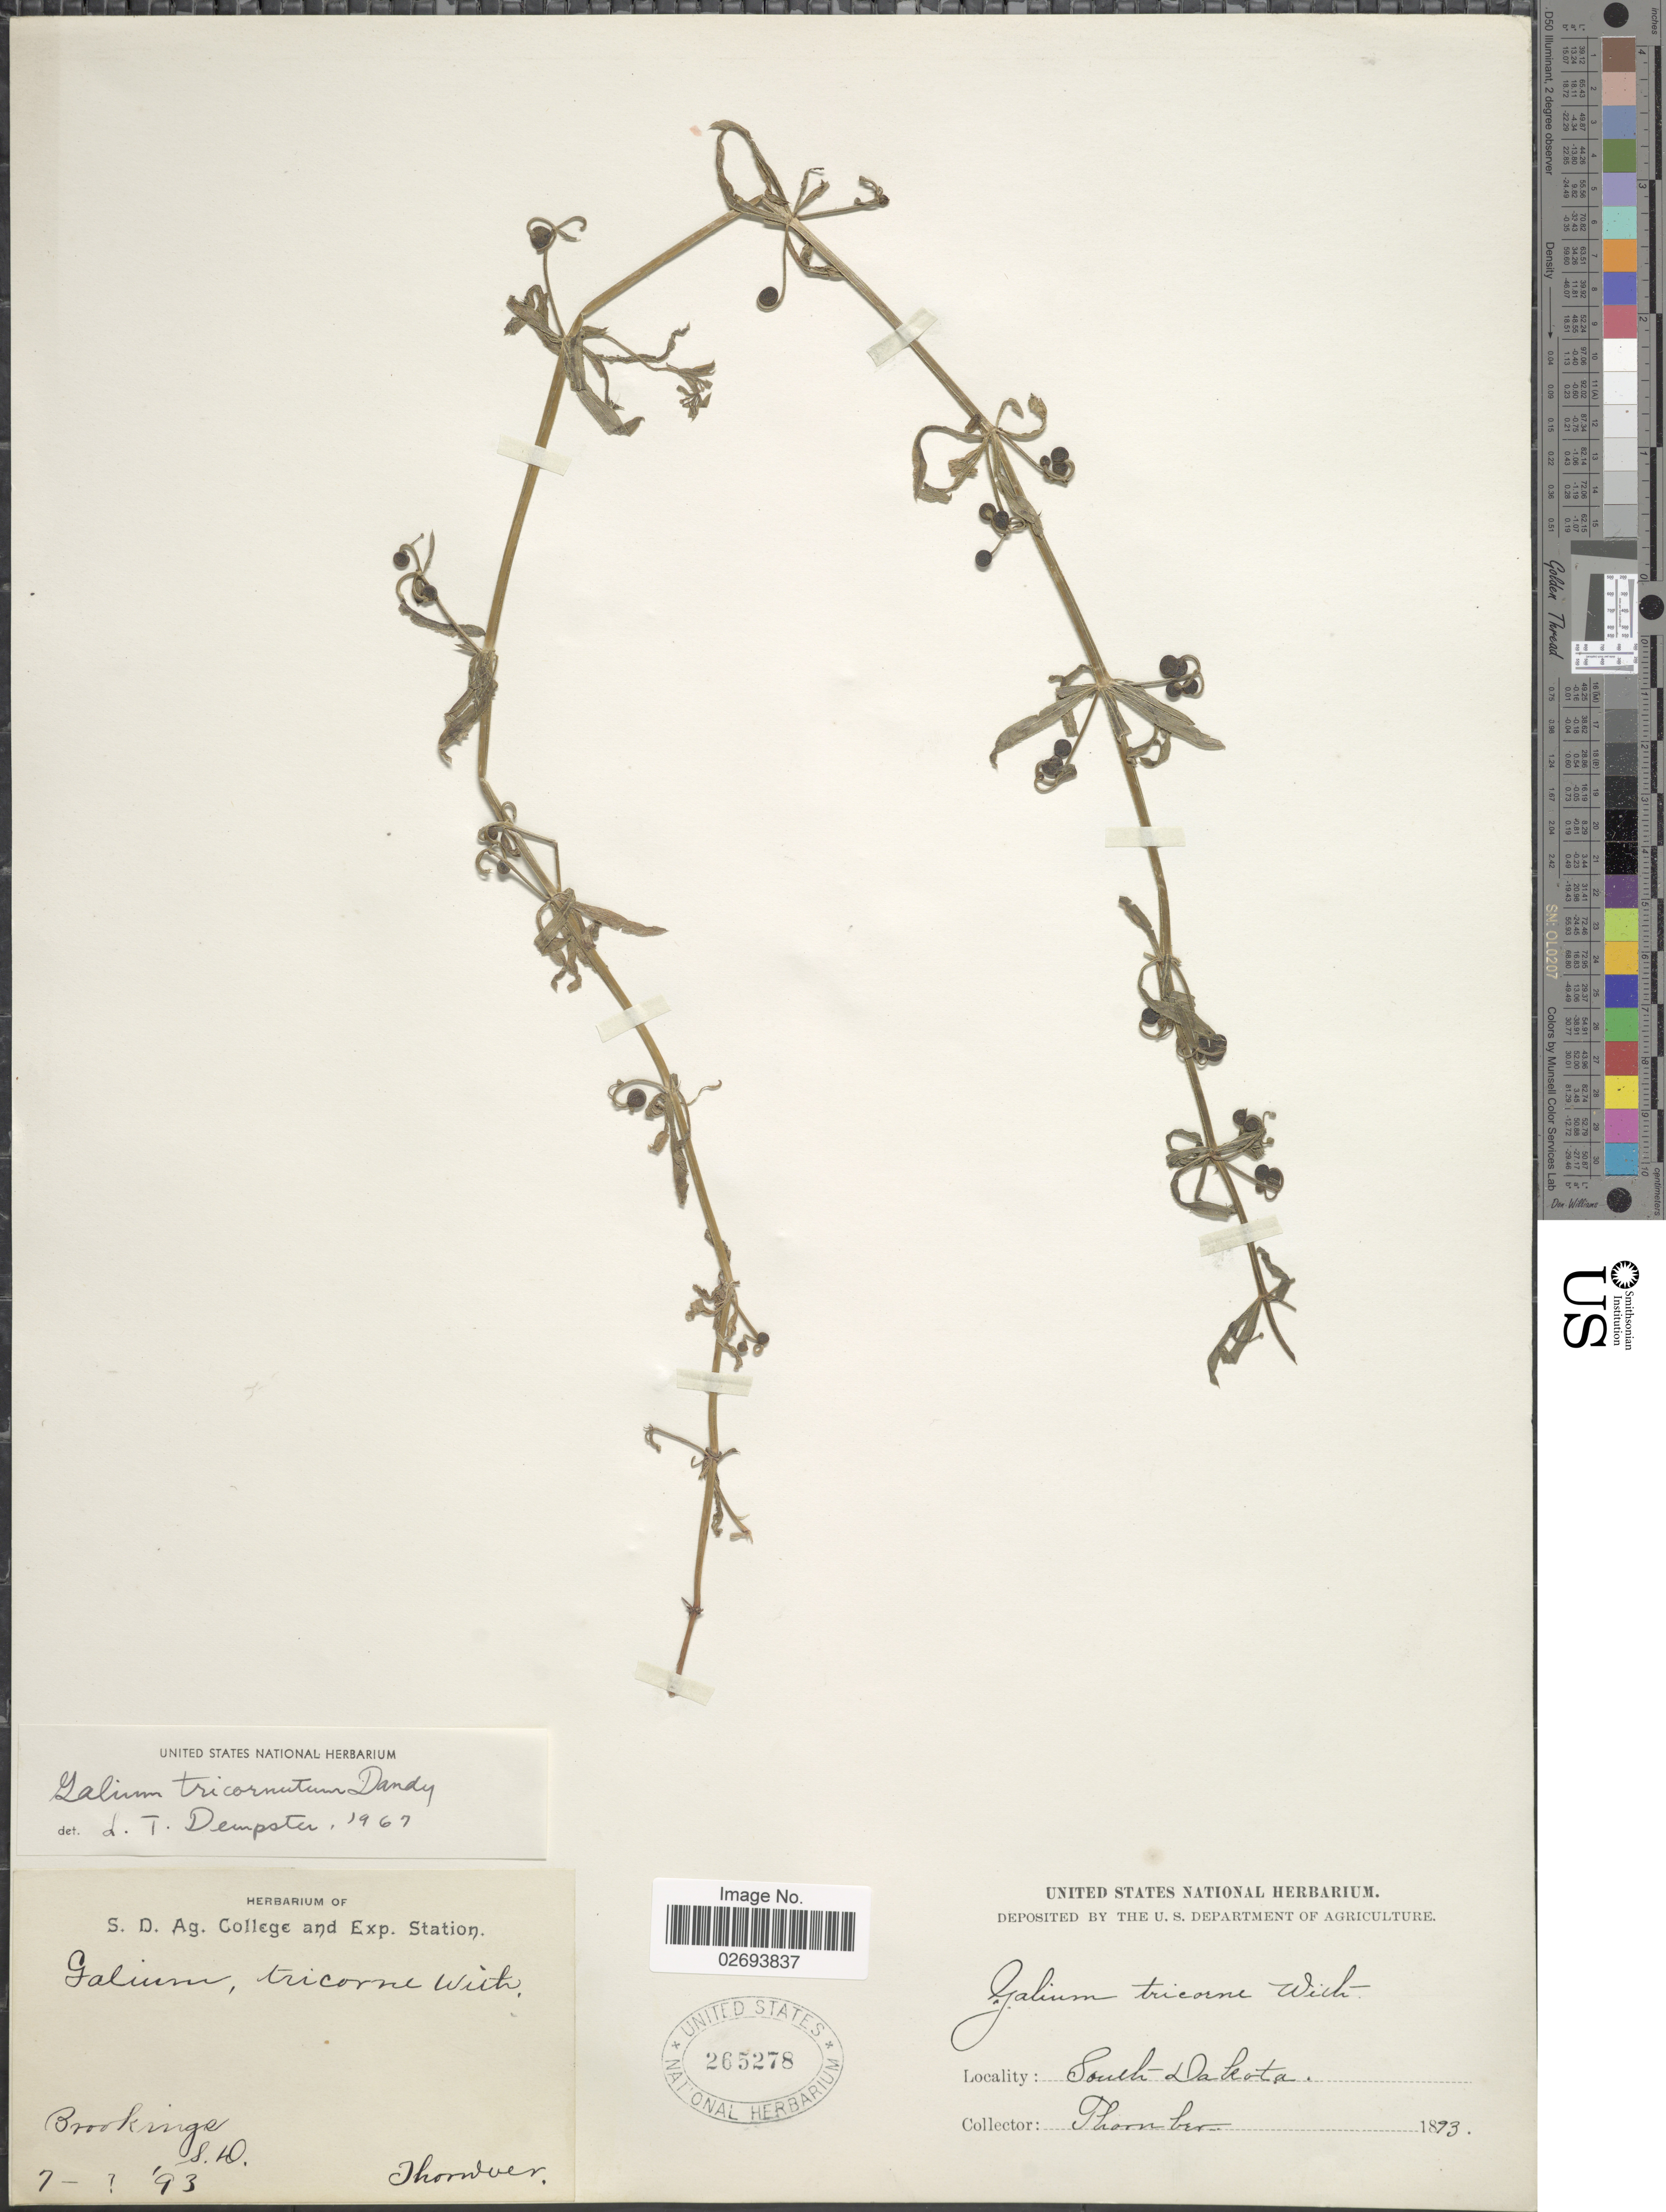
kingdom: Plantae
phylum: Tracheophyta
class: Magnoliopsida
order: Gentianales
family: Rubiaceae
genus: Galium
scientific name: Galium tricorne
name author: Stokes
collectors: J. Thornber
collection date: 1893-07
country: United States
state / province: South Dakota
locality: Brookings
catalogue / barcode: US 265278